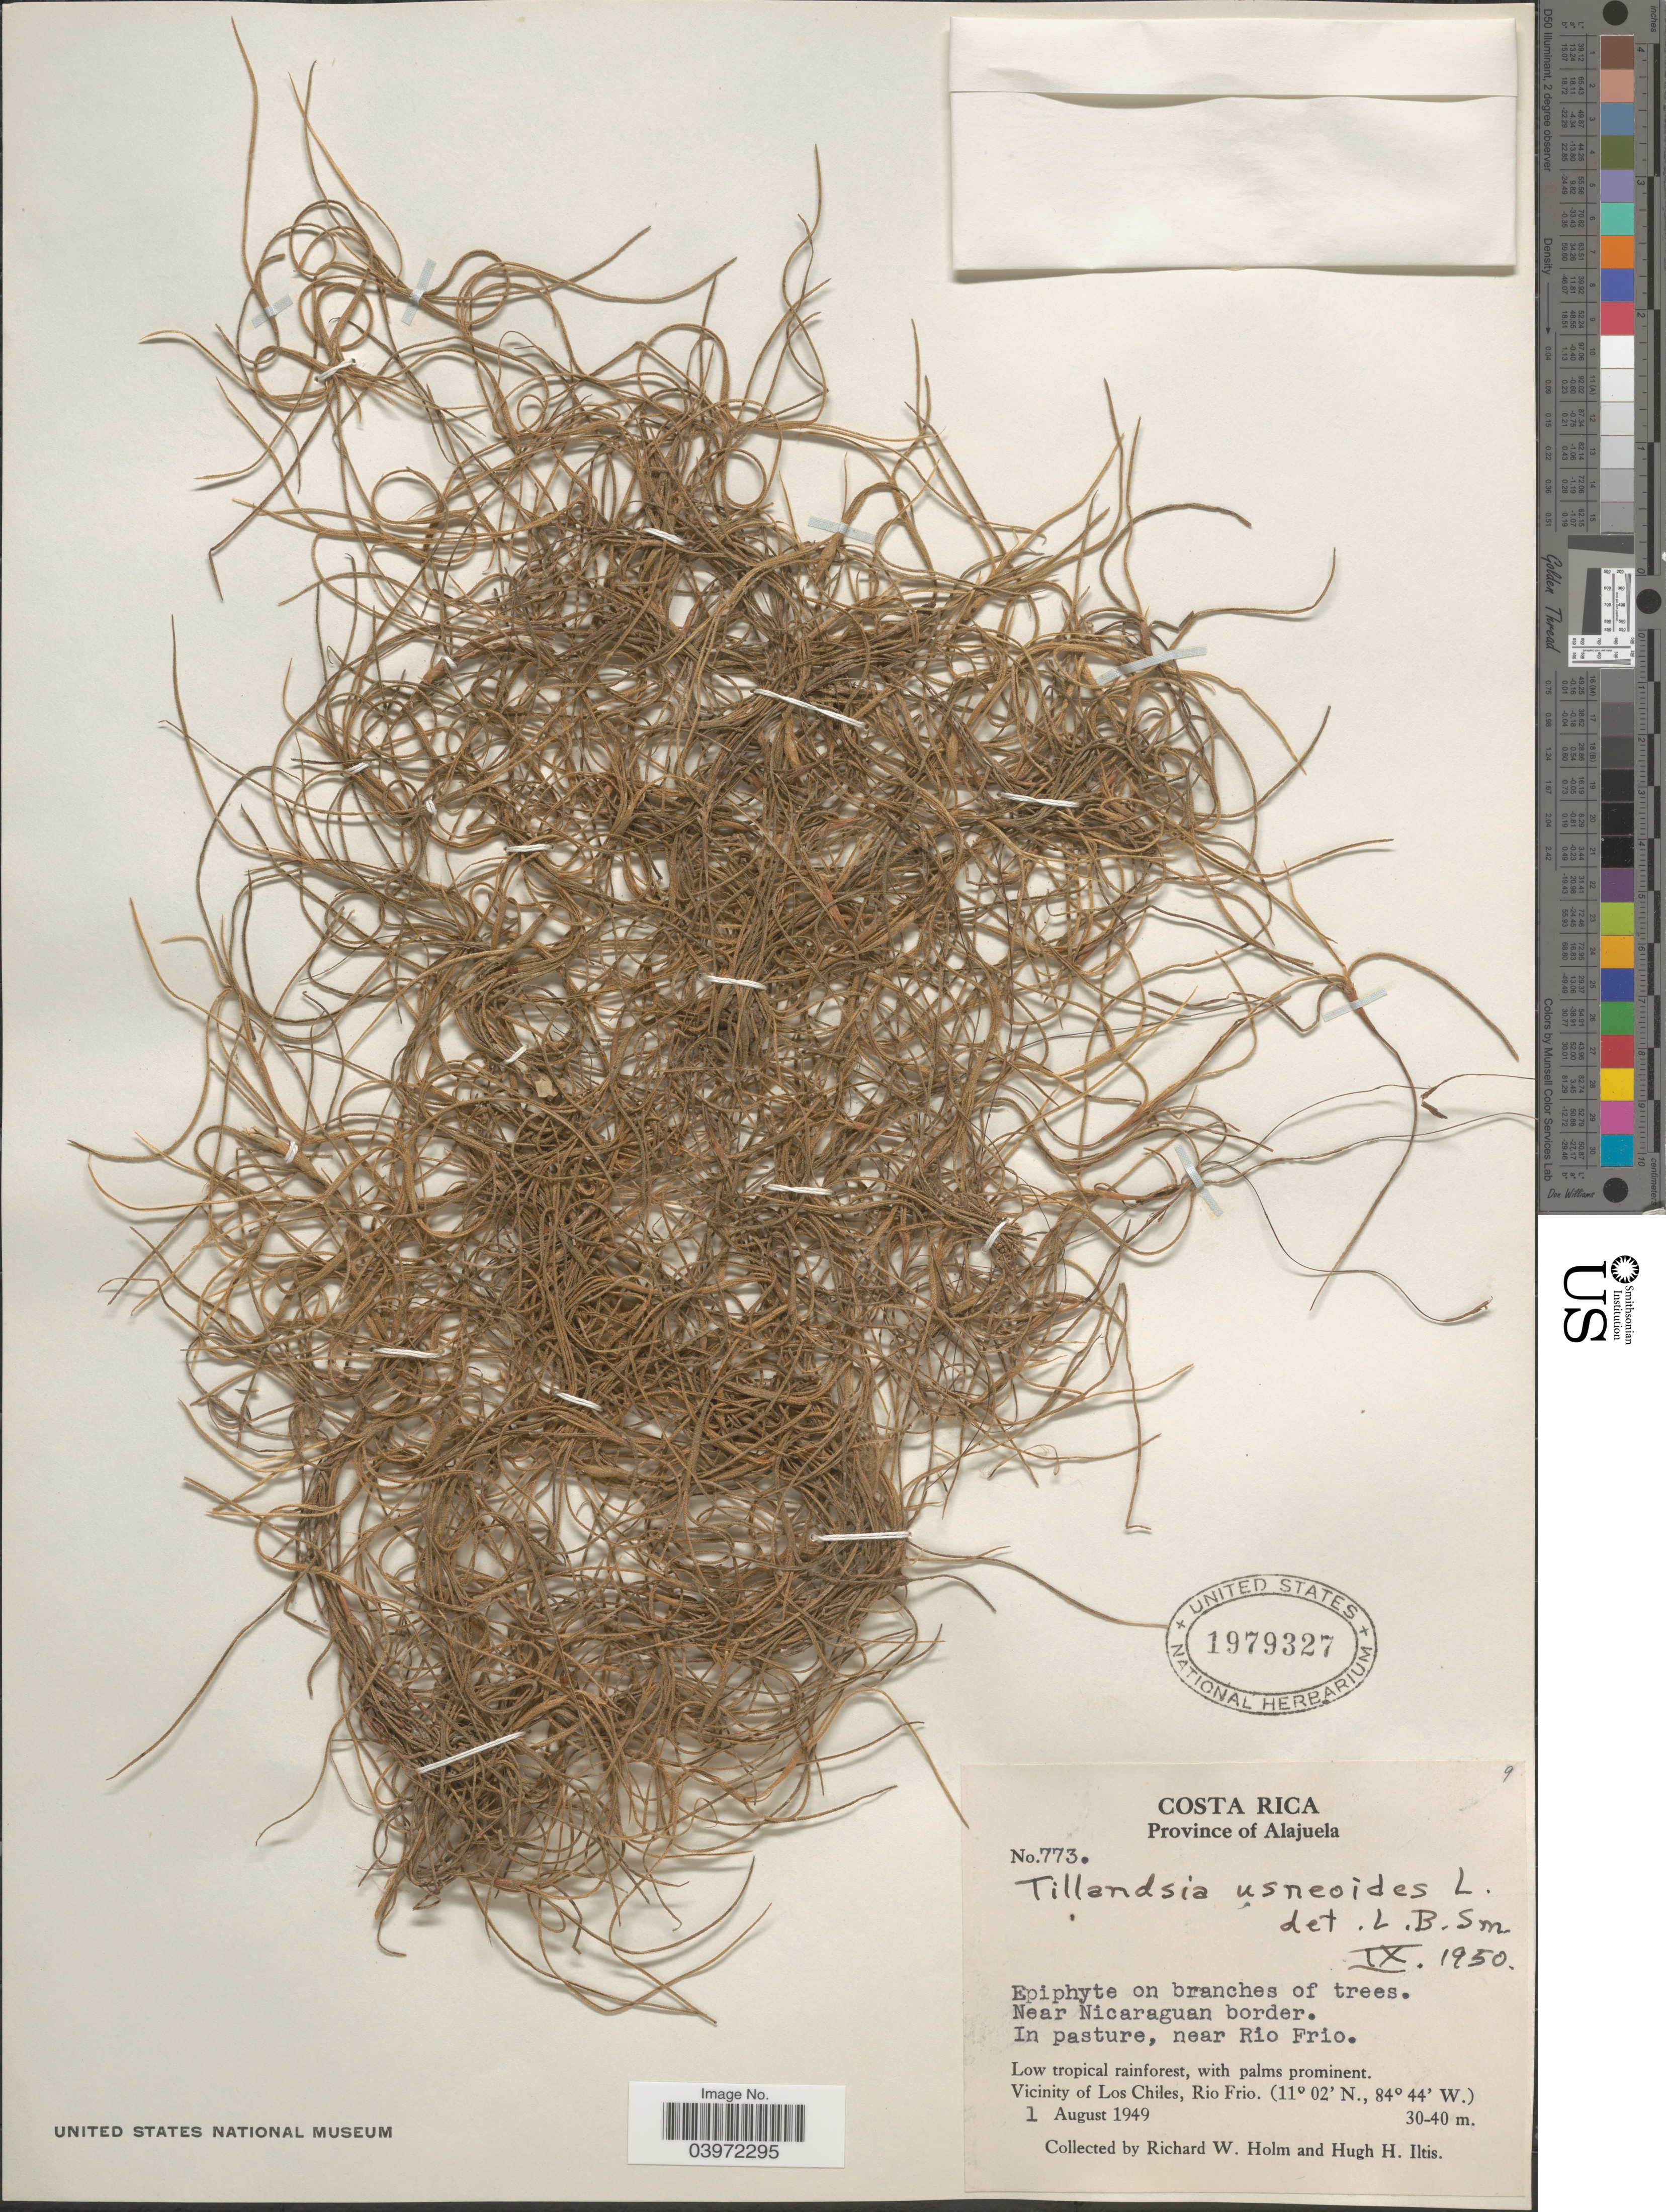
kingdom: Plantae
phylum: Tracheophyta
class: Liliopsida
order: Poales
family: Bromeliaceae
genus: Tillandsia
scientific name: Tillandsia usneoides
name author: (L.) L.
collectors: R. W. Holm & H. Iltis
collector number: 773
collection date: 1949-08-01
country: Costa Rica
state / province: Alajuela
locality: Near Nicaraguan border. In pasture, near Rio Frio. Low tropical rainforest, with palms prominent. Vicinity of Los Chiles, Rio Frio.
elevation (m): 30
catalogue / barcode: US 1979327